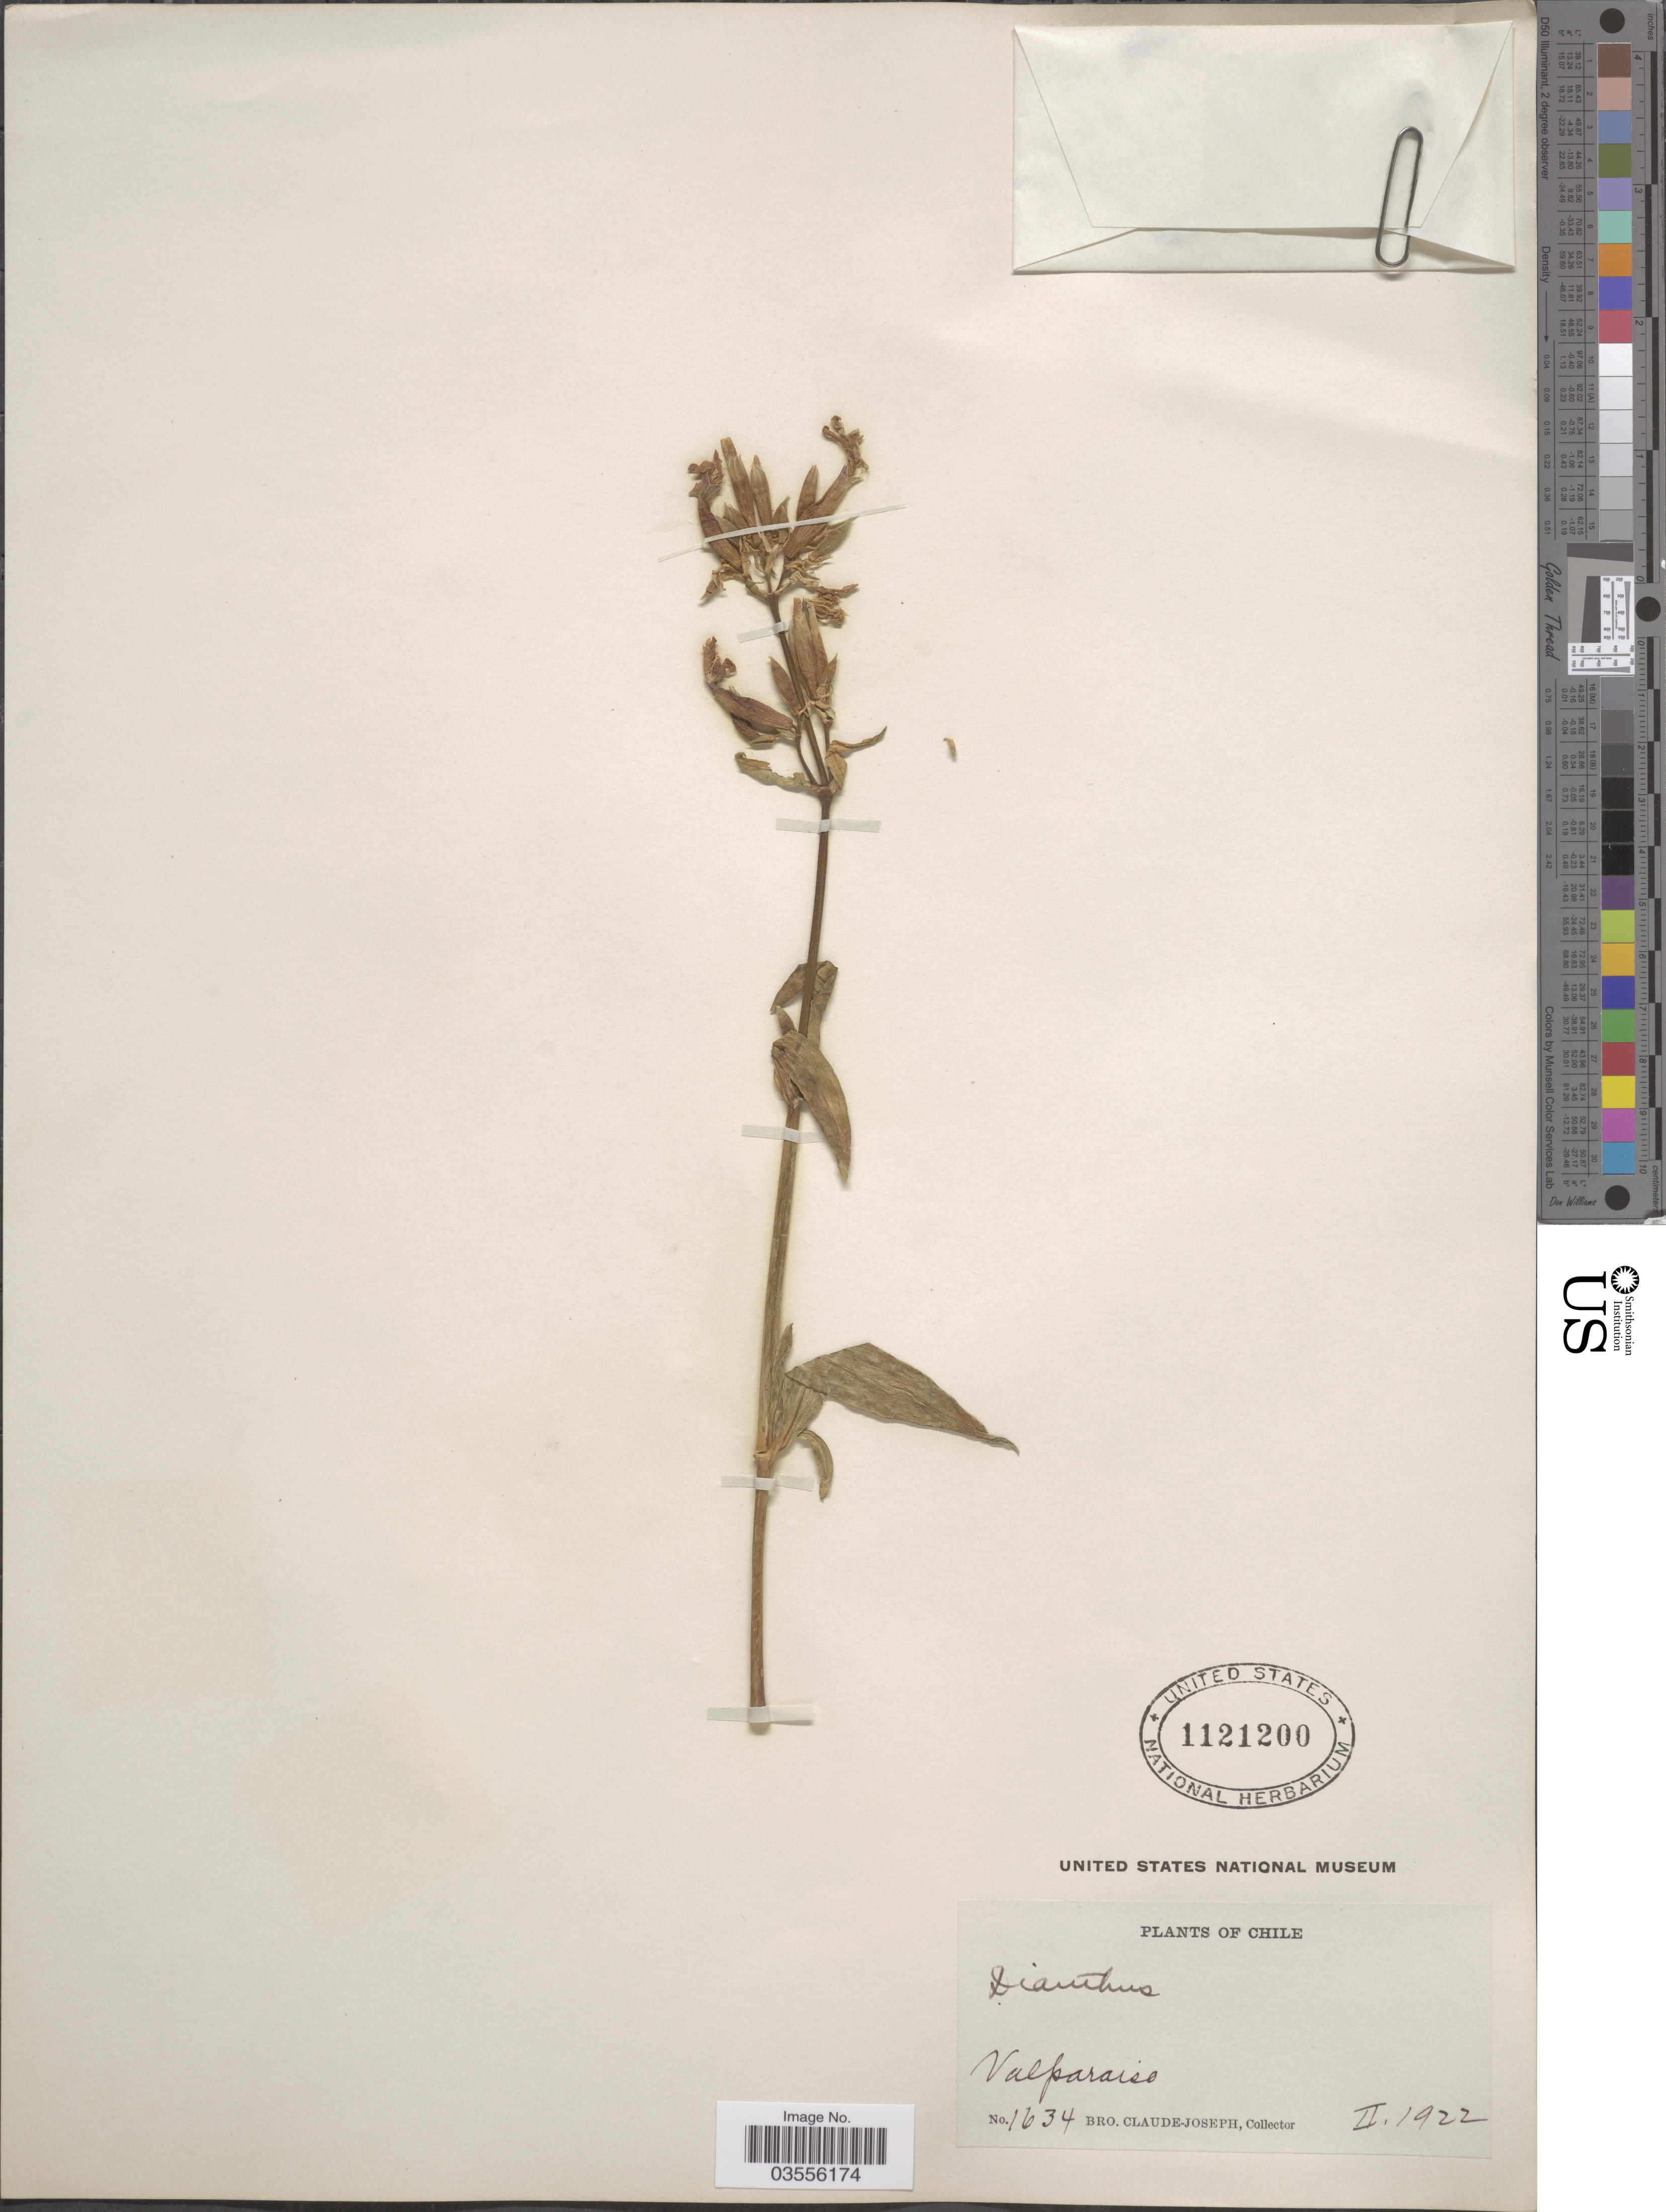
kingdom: Plantae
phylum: Tracheophyta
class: Magnoliopsida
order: Caryophyllales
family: Caryophyllaceae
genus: Dianthus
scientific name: Dianthus sp.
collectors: Bro. Claude-Joseph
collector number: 1634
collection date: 1922-02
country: Chile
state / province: Valparaíso (V)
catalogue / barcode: US 1121200